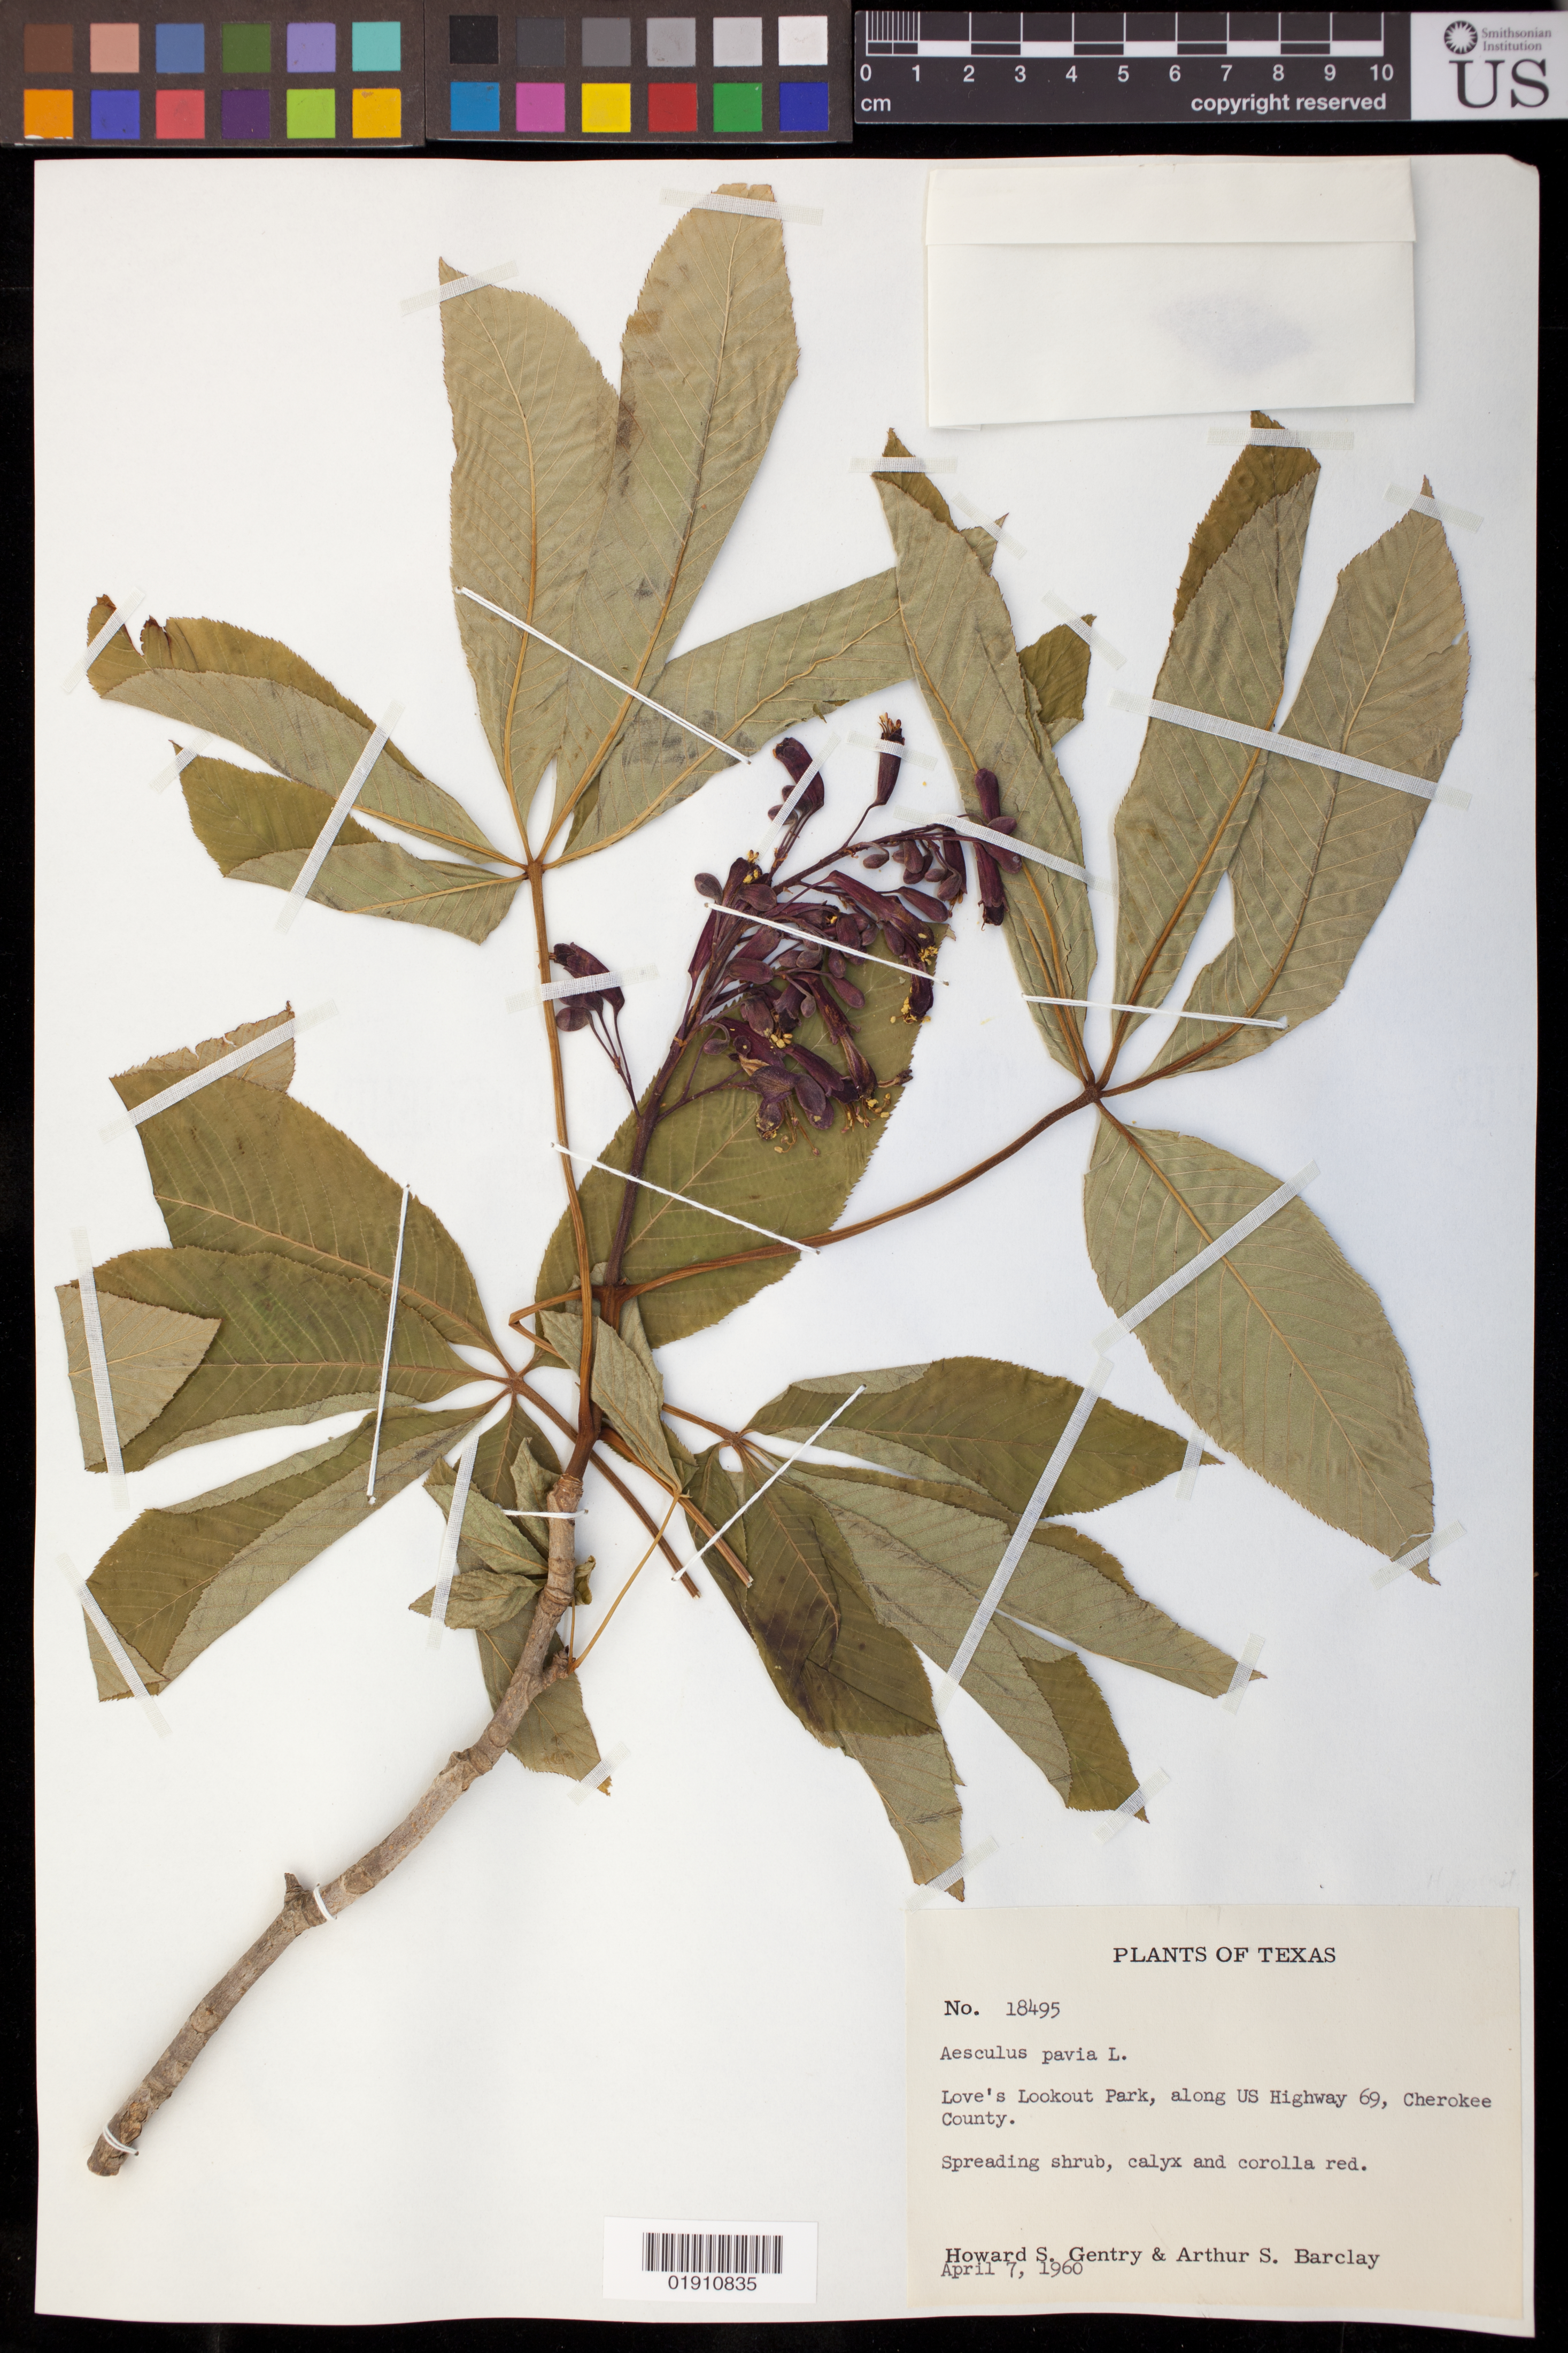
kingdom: Plantae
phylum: Tracheophyta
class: Magnoliopsida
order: Sapindales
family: Sapindaceae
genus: Aesculus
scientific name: Aesculus pavia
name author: L.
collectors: H. S. Gentry & A. S. Barclay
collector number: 18495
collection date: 1960-04-07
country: United States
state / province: Texas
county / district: Cherokee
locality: Love's Lookout Park, along US Highway 69